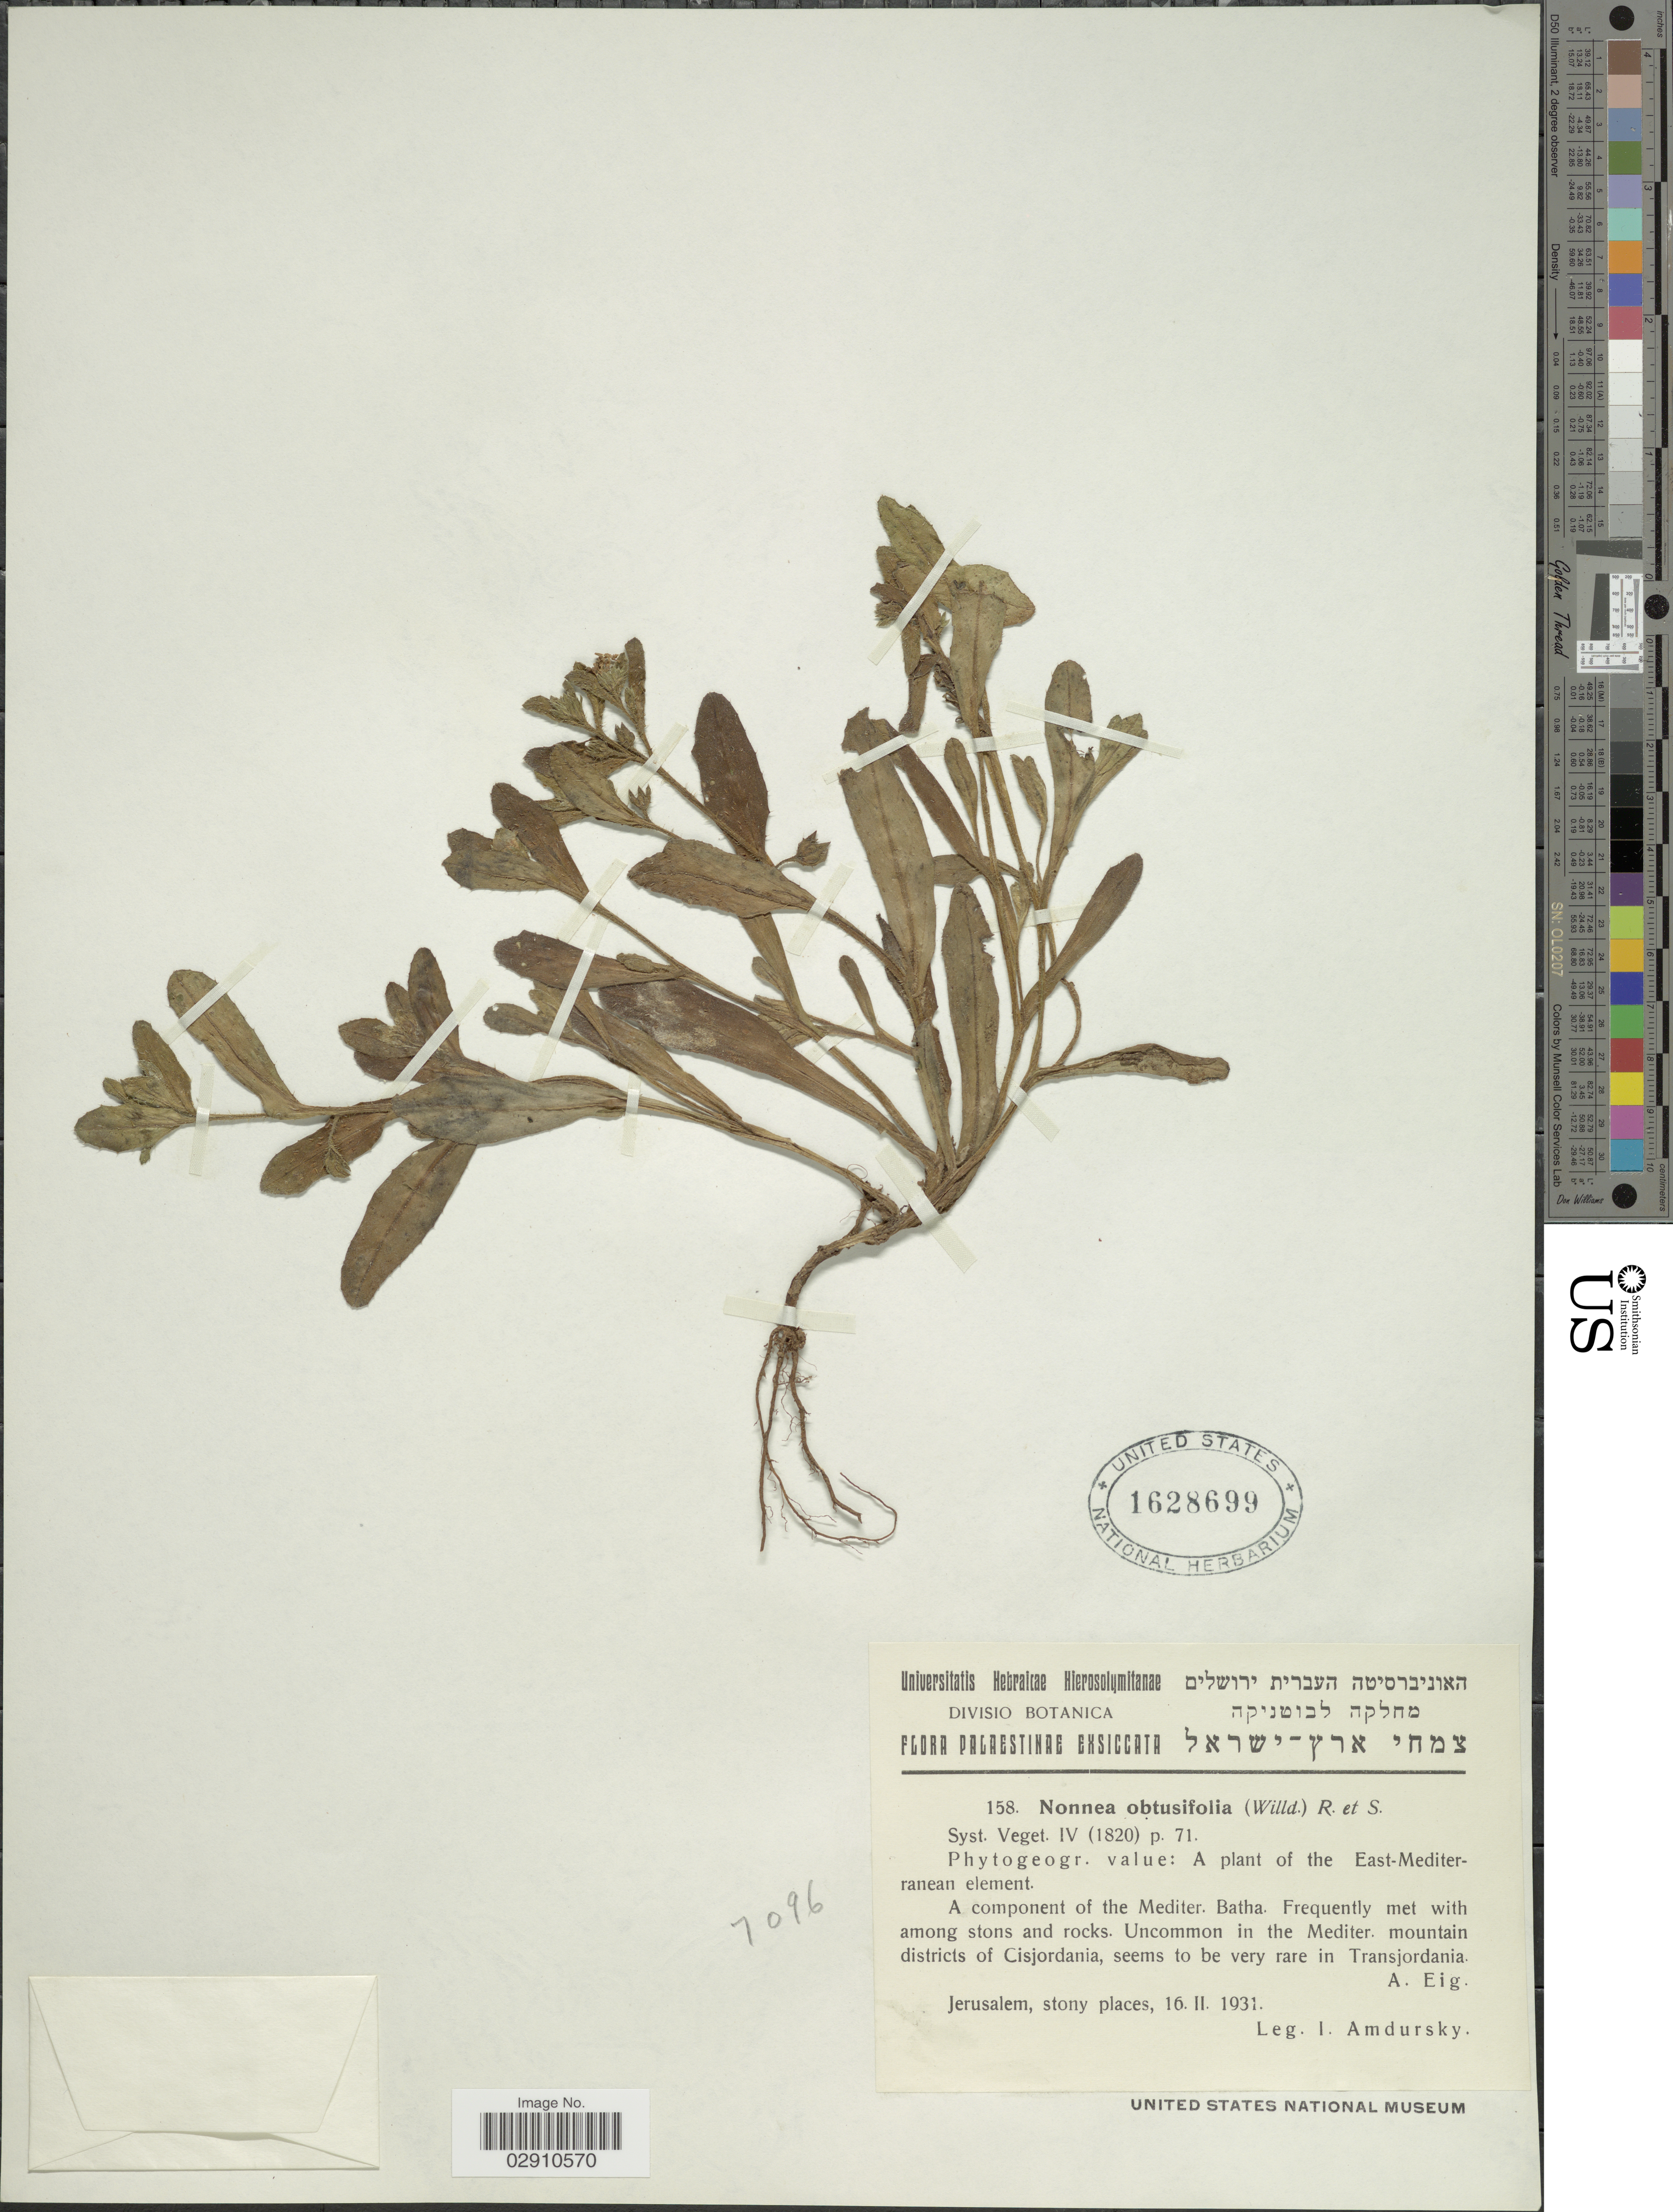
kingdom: Plantae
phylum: Tracheophyta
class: Magnoliopsida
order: Boraginales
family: Boraginaceae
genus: Nonea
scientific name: Nonea obtusifolia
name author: DC.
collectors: I. Amdursky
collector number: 158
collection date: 1931-02-16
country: Chad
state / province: Batha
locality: Palaestinae. A component of the Mediter. Batha.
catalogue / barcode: US 1628699